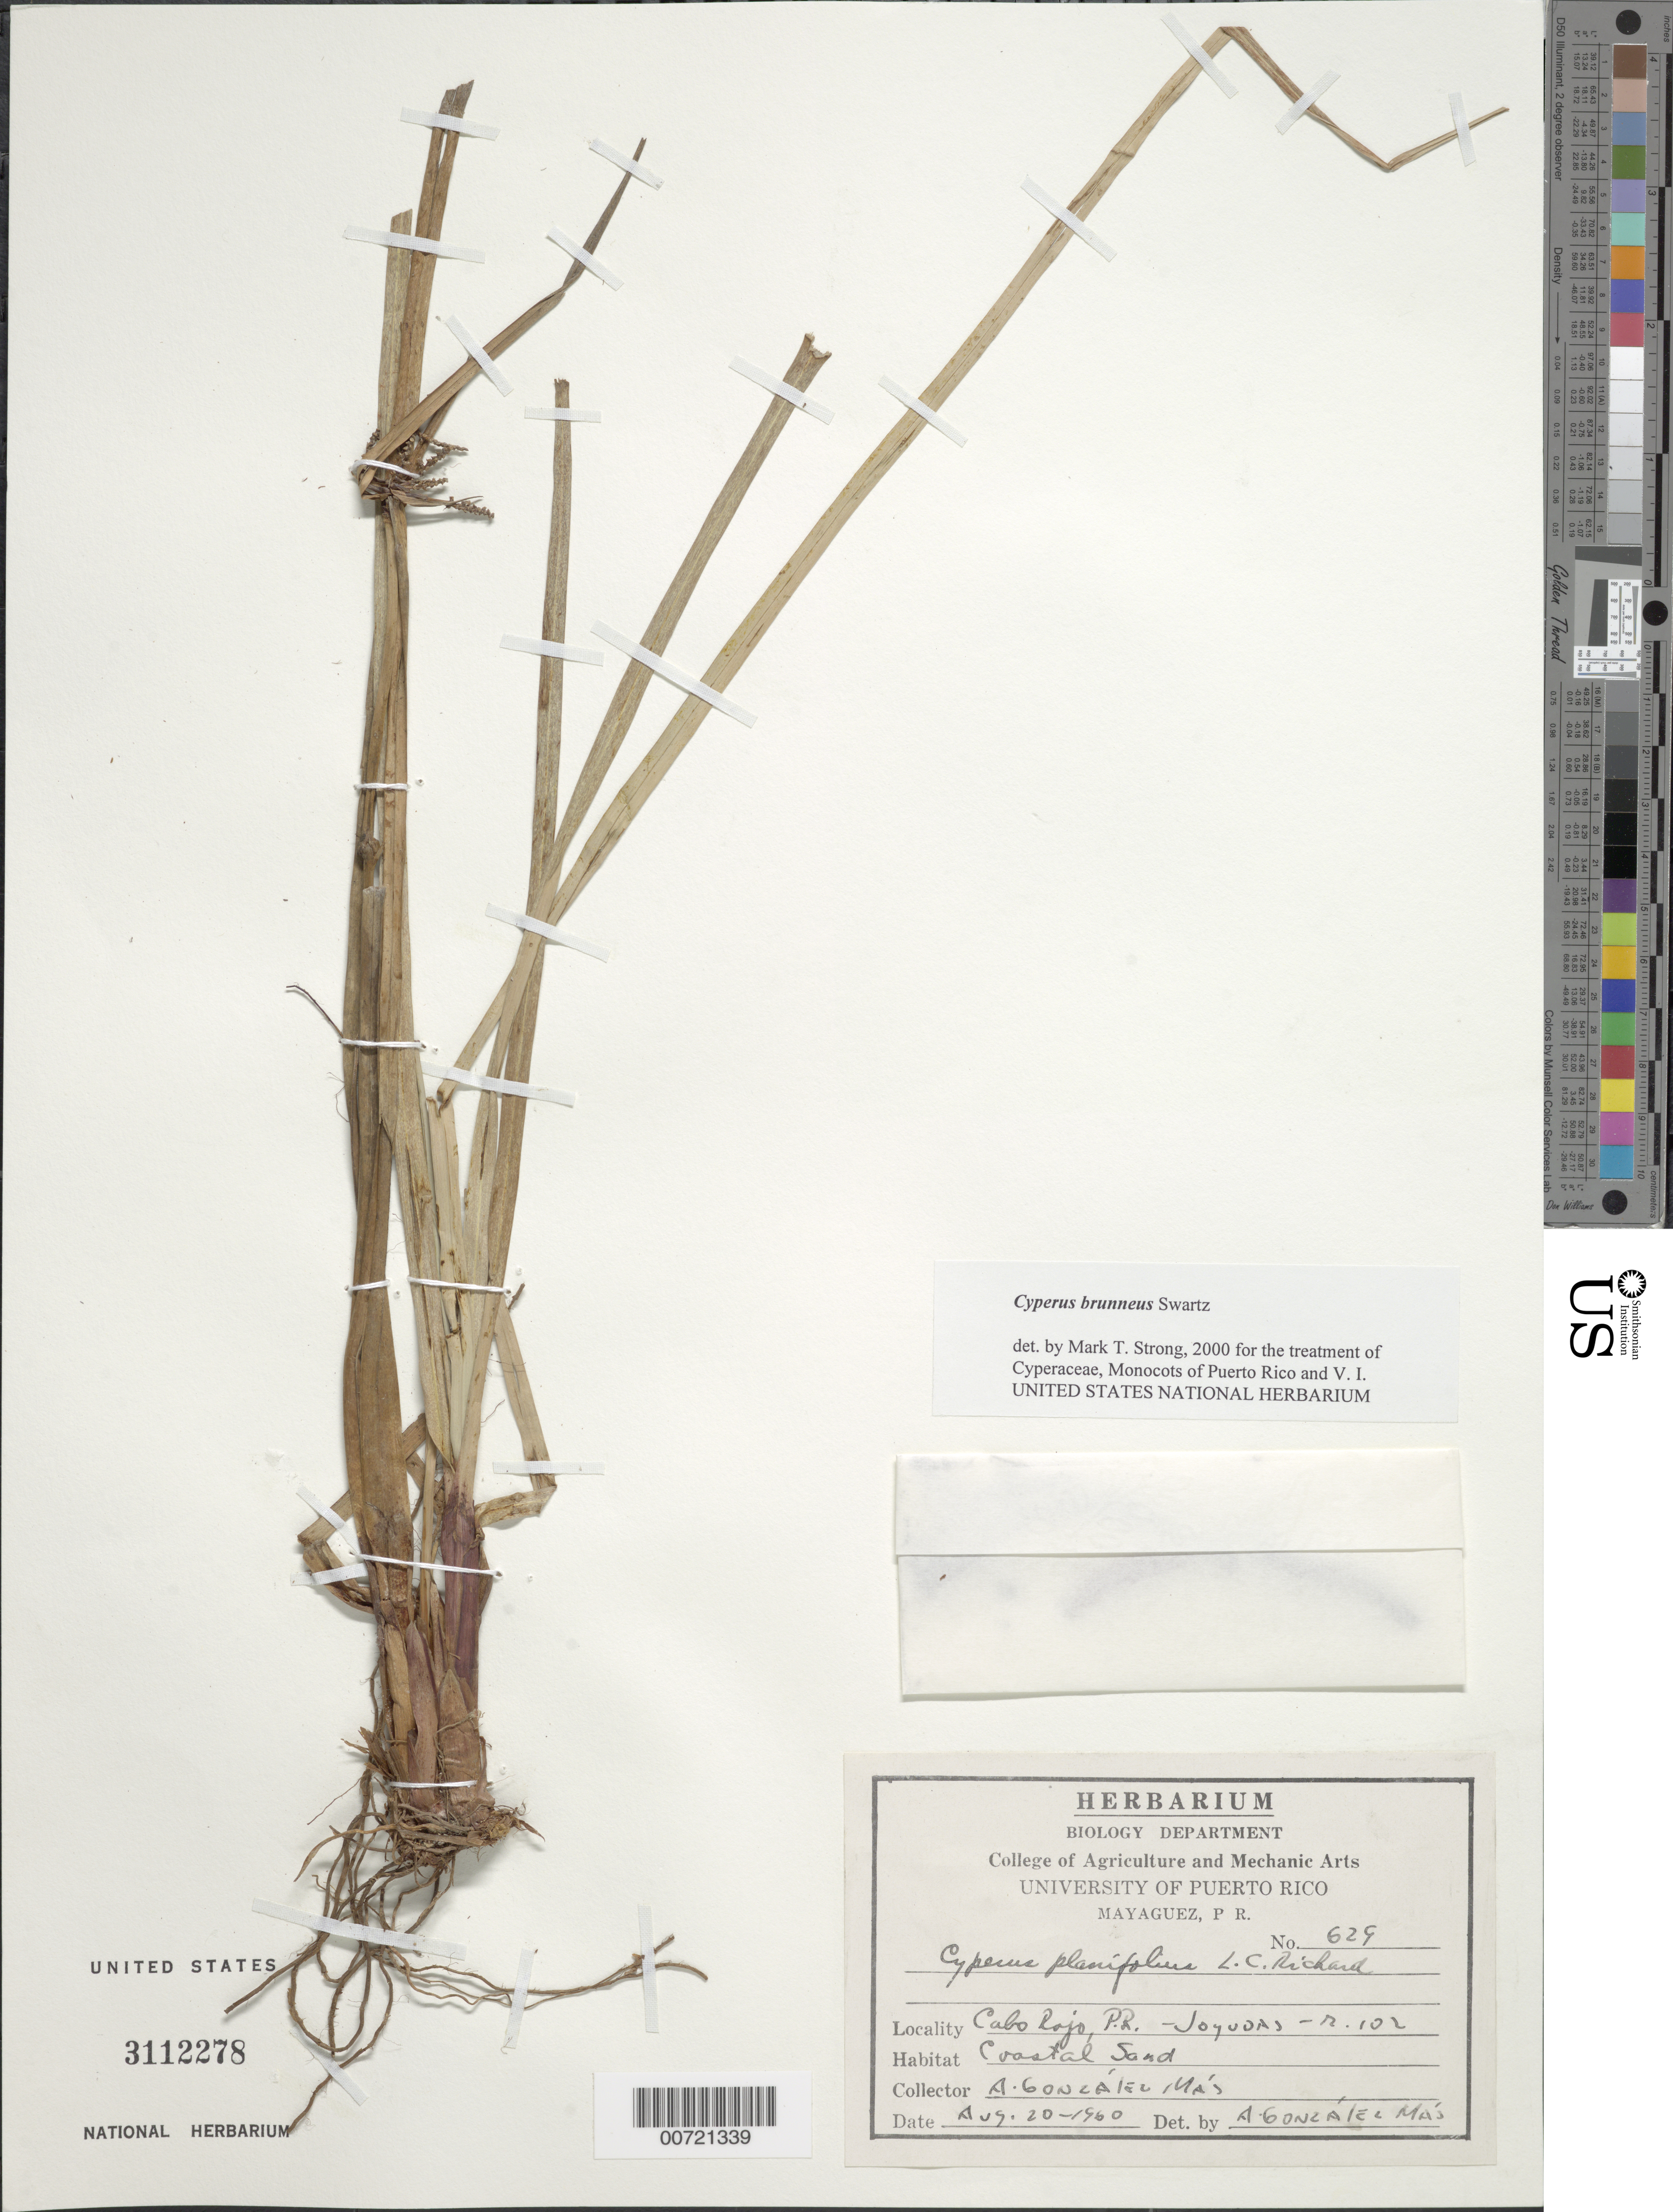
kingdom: Plantae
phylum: Tracheophyta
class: Liliopsida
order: Poales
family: Cyperaceae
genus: Cyperus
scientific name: Cyperus brunneus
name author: Sw.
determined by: Strong, M. T., (US), Smithsonian Institution - National Museum of Natural History (UNITED STATES)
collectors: A. González Más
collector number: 629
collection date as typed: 20 Aug 1960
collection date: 1960-08-20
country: Puerto Rico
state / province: Cabo Rojo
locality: Cabo Rojo: Rt. 102, Joyudas.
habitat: Coastal sands.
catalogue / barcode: US 3112278